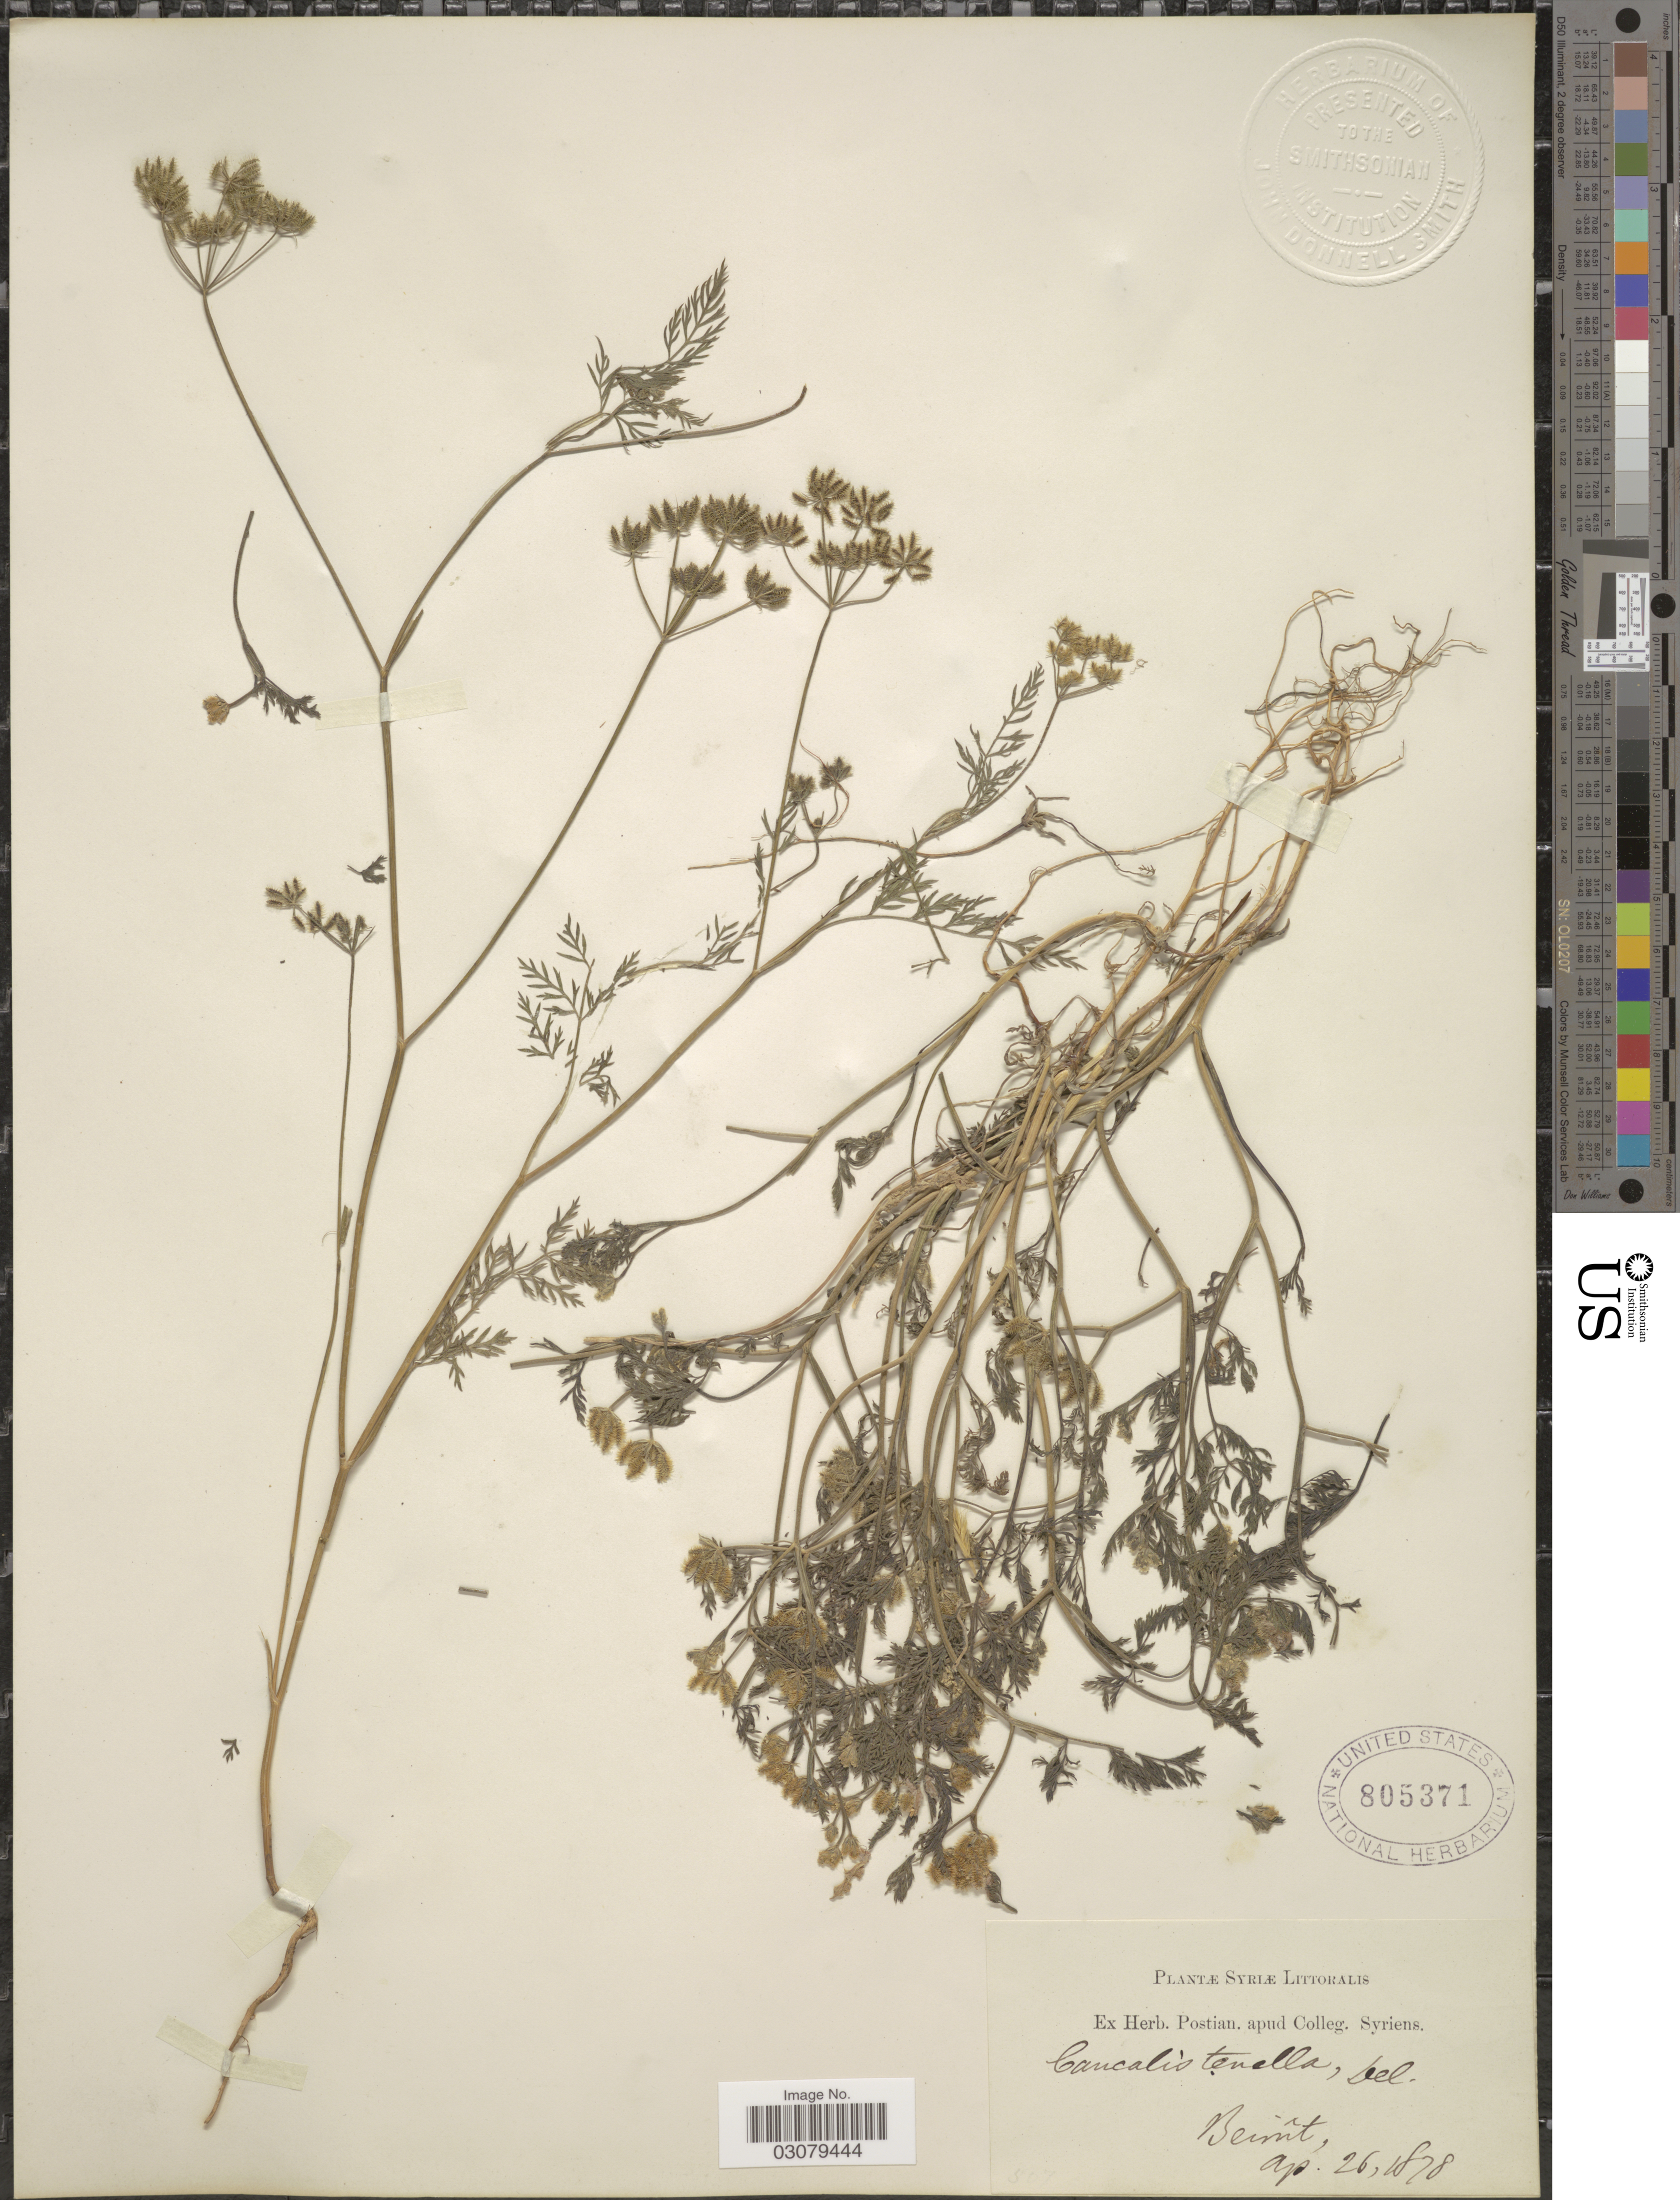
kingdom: Plantae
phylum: Tracheophyta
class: Magnoliopsida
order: Apiales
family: Apiaceae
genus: Torilis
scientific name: Torilis tenella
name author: (Delile) Rchb. f.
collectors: ex herb. Postian. apud Colleg. Syriens. Protest. USE "Fannie P. A. Shepard" (10308853) AS PRIMARY COLLECTOR INSTEAD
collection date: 1878-04-26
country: Lebanon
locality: Syriæ Littoralis. Beirut.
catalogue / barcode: US 805371